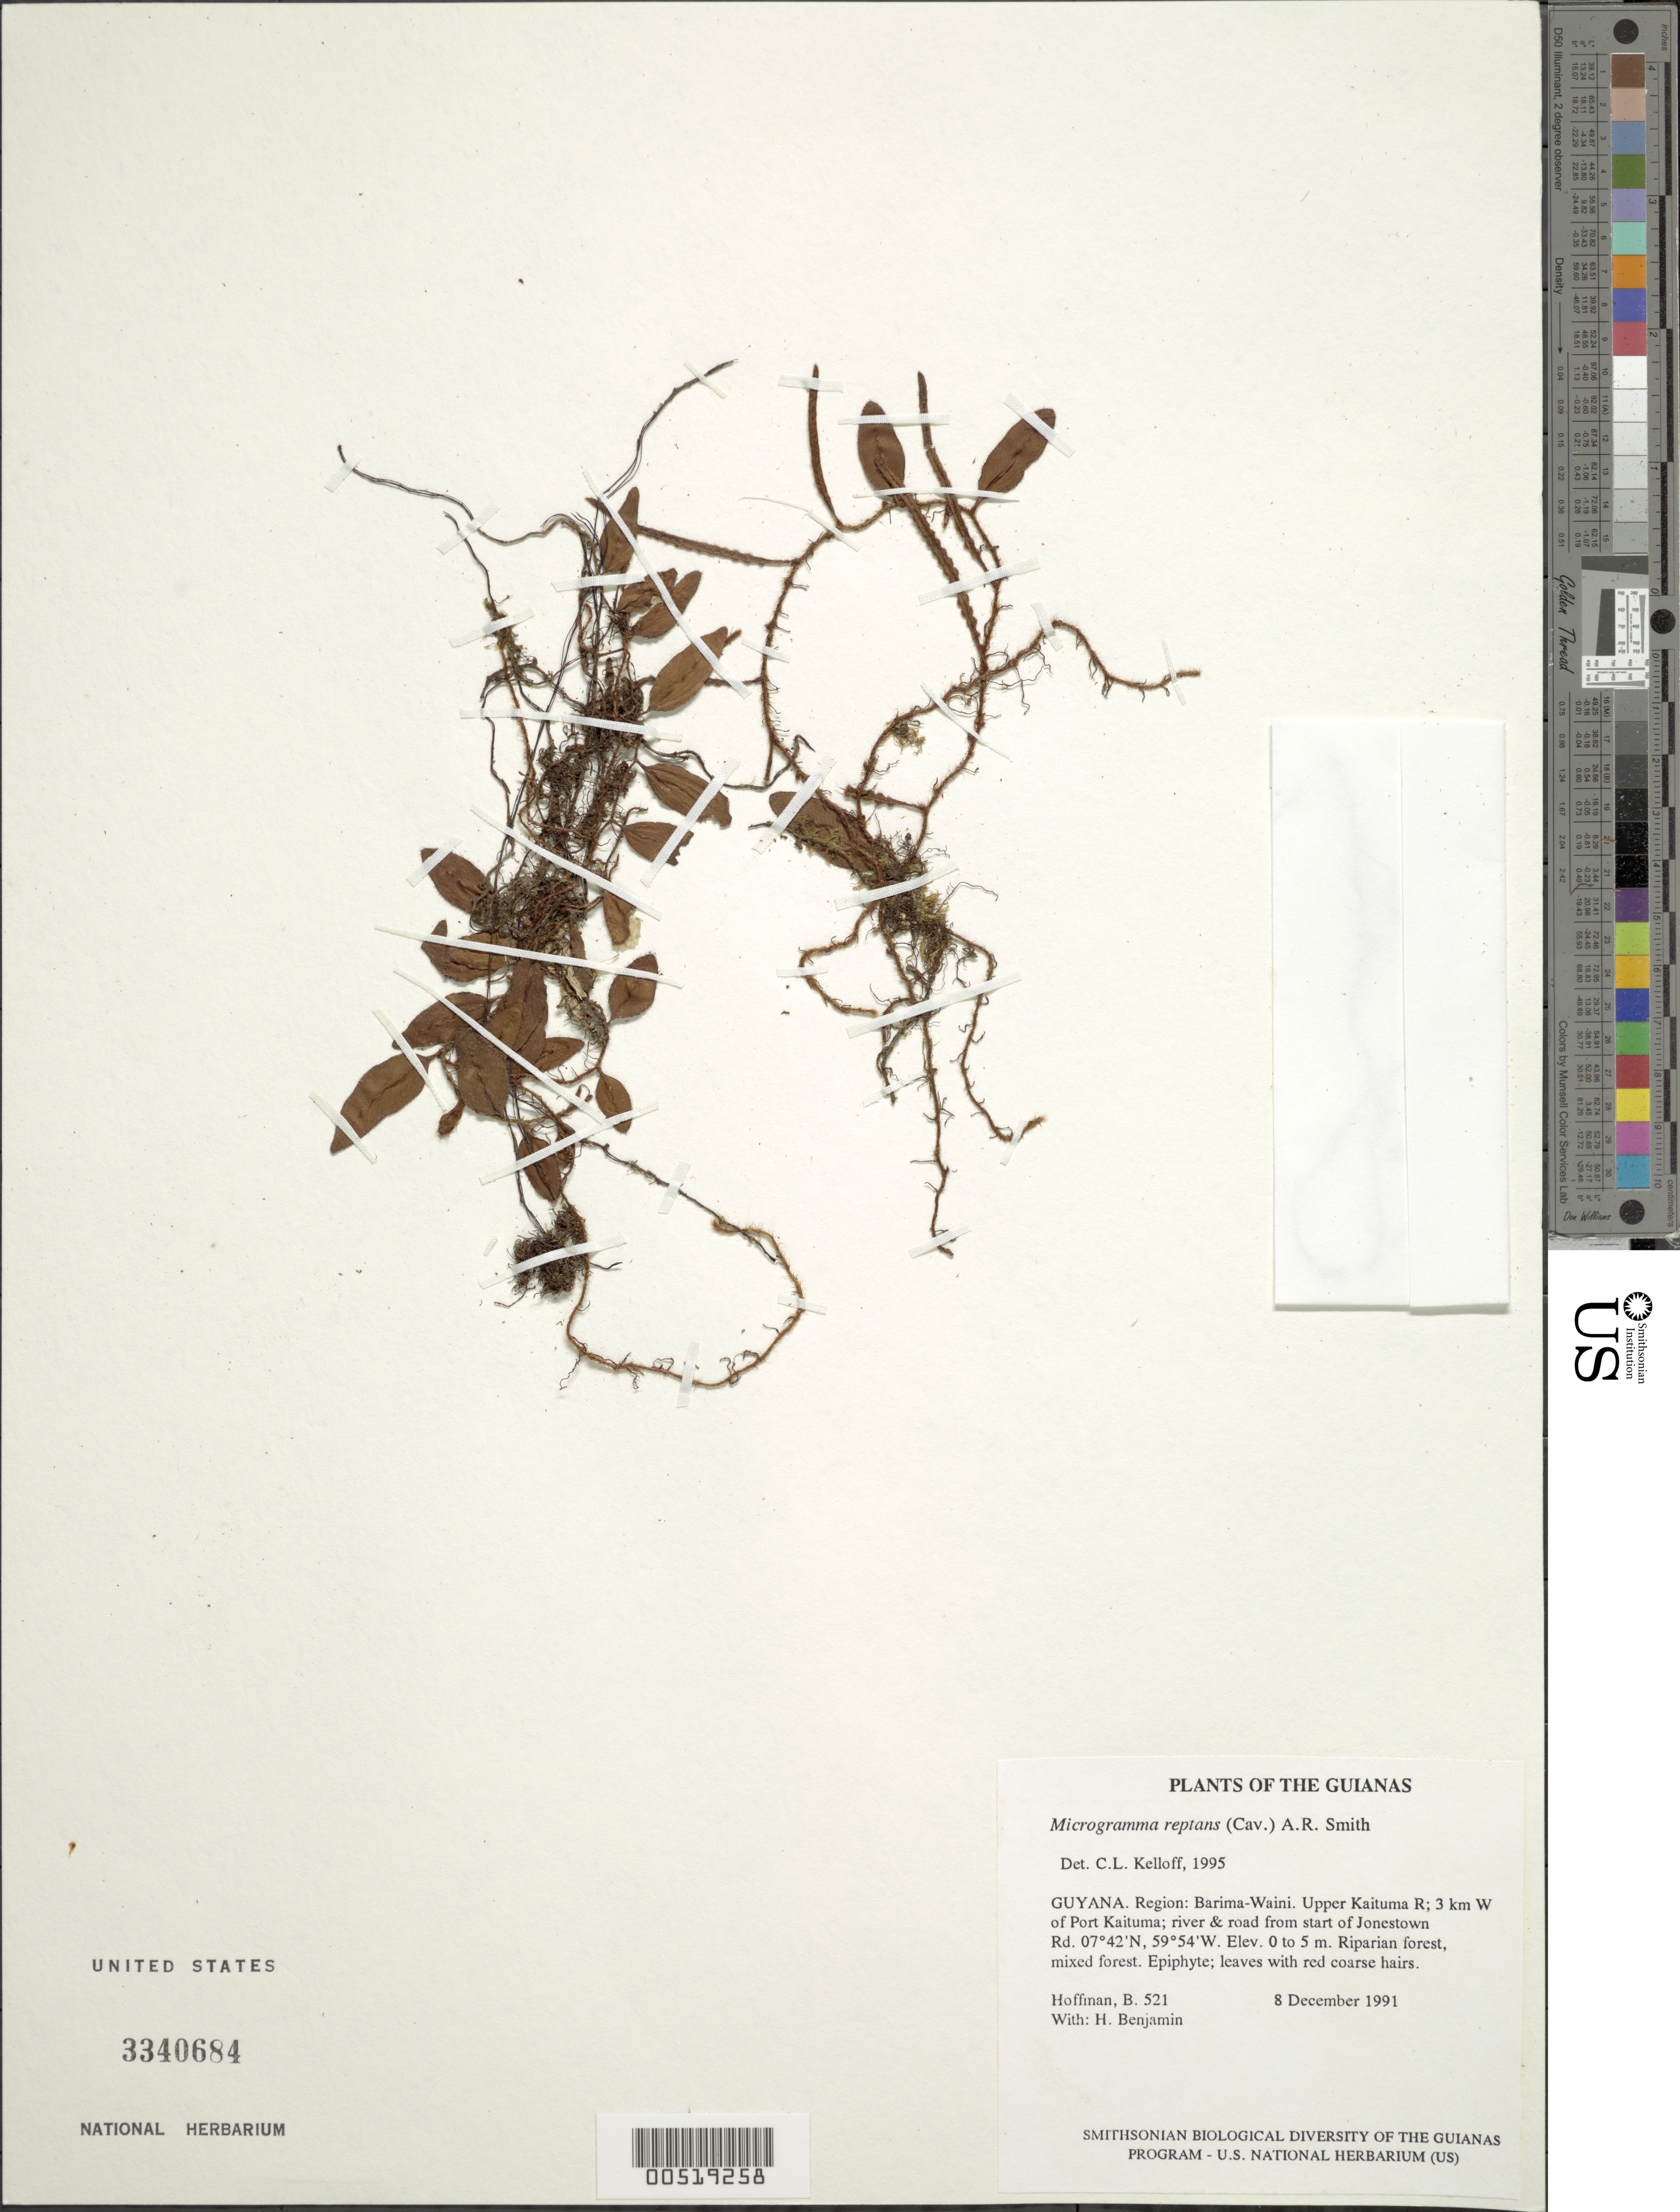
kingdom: Plantae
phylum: Tracheophyta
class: Polypodiopsida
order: Polypodiales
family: Polypodiaceae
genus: Microgramma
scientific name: Microgramma reptans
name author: (Cav.) A.R. Sm.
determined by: Kelloff, Carol L., (US), Smithsonian Institution - National Museum of Natural History (UNITED STATES)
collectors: B. Hoffman & H. Benjamin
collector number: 521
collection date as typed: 8 December 1991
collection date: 1991-12-08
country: Guyana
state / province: Barima-Waini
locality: Upper Kaituma River; 3 km W of Port Kaituma; river & road from start of Jonestown Road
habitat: Riparian forest, mixed forest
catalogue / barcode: US 3340684